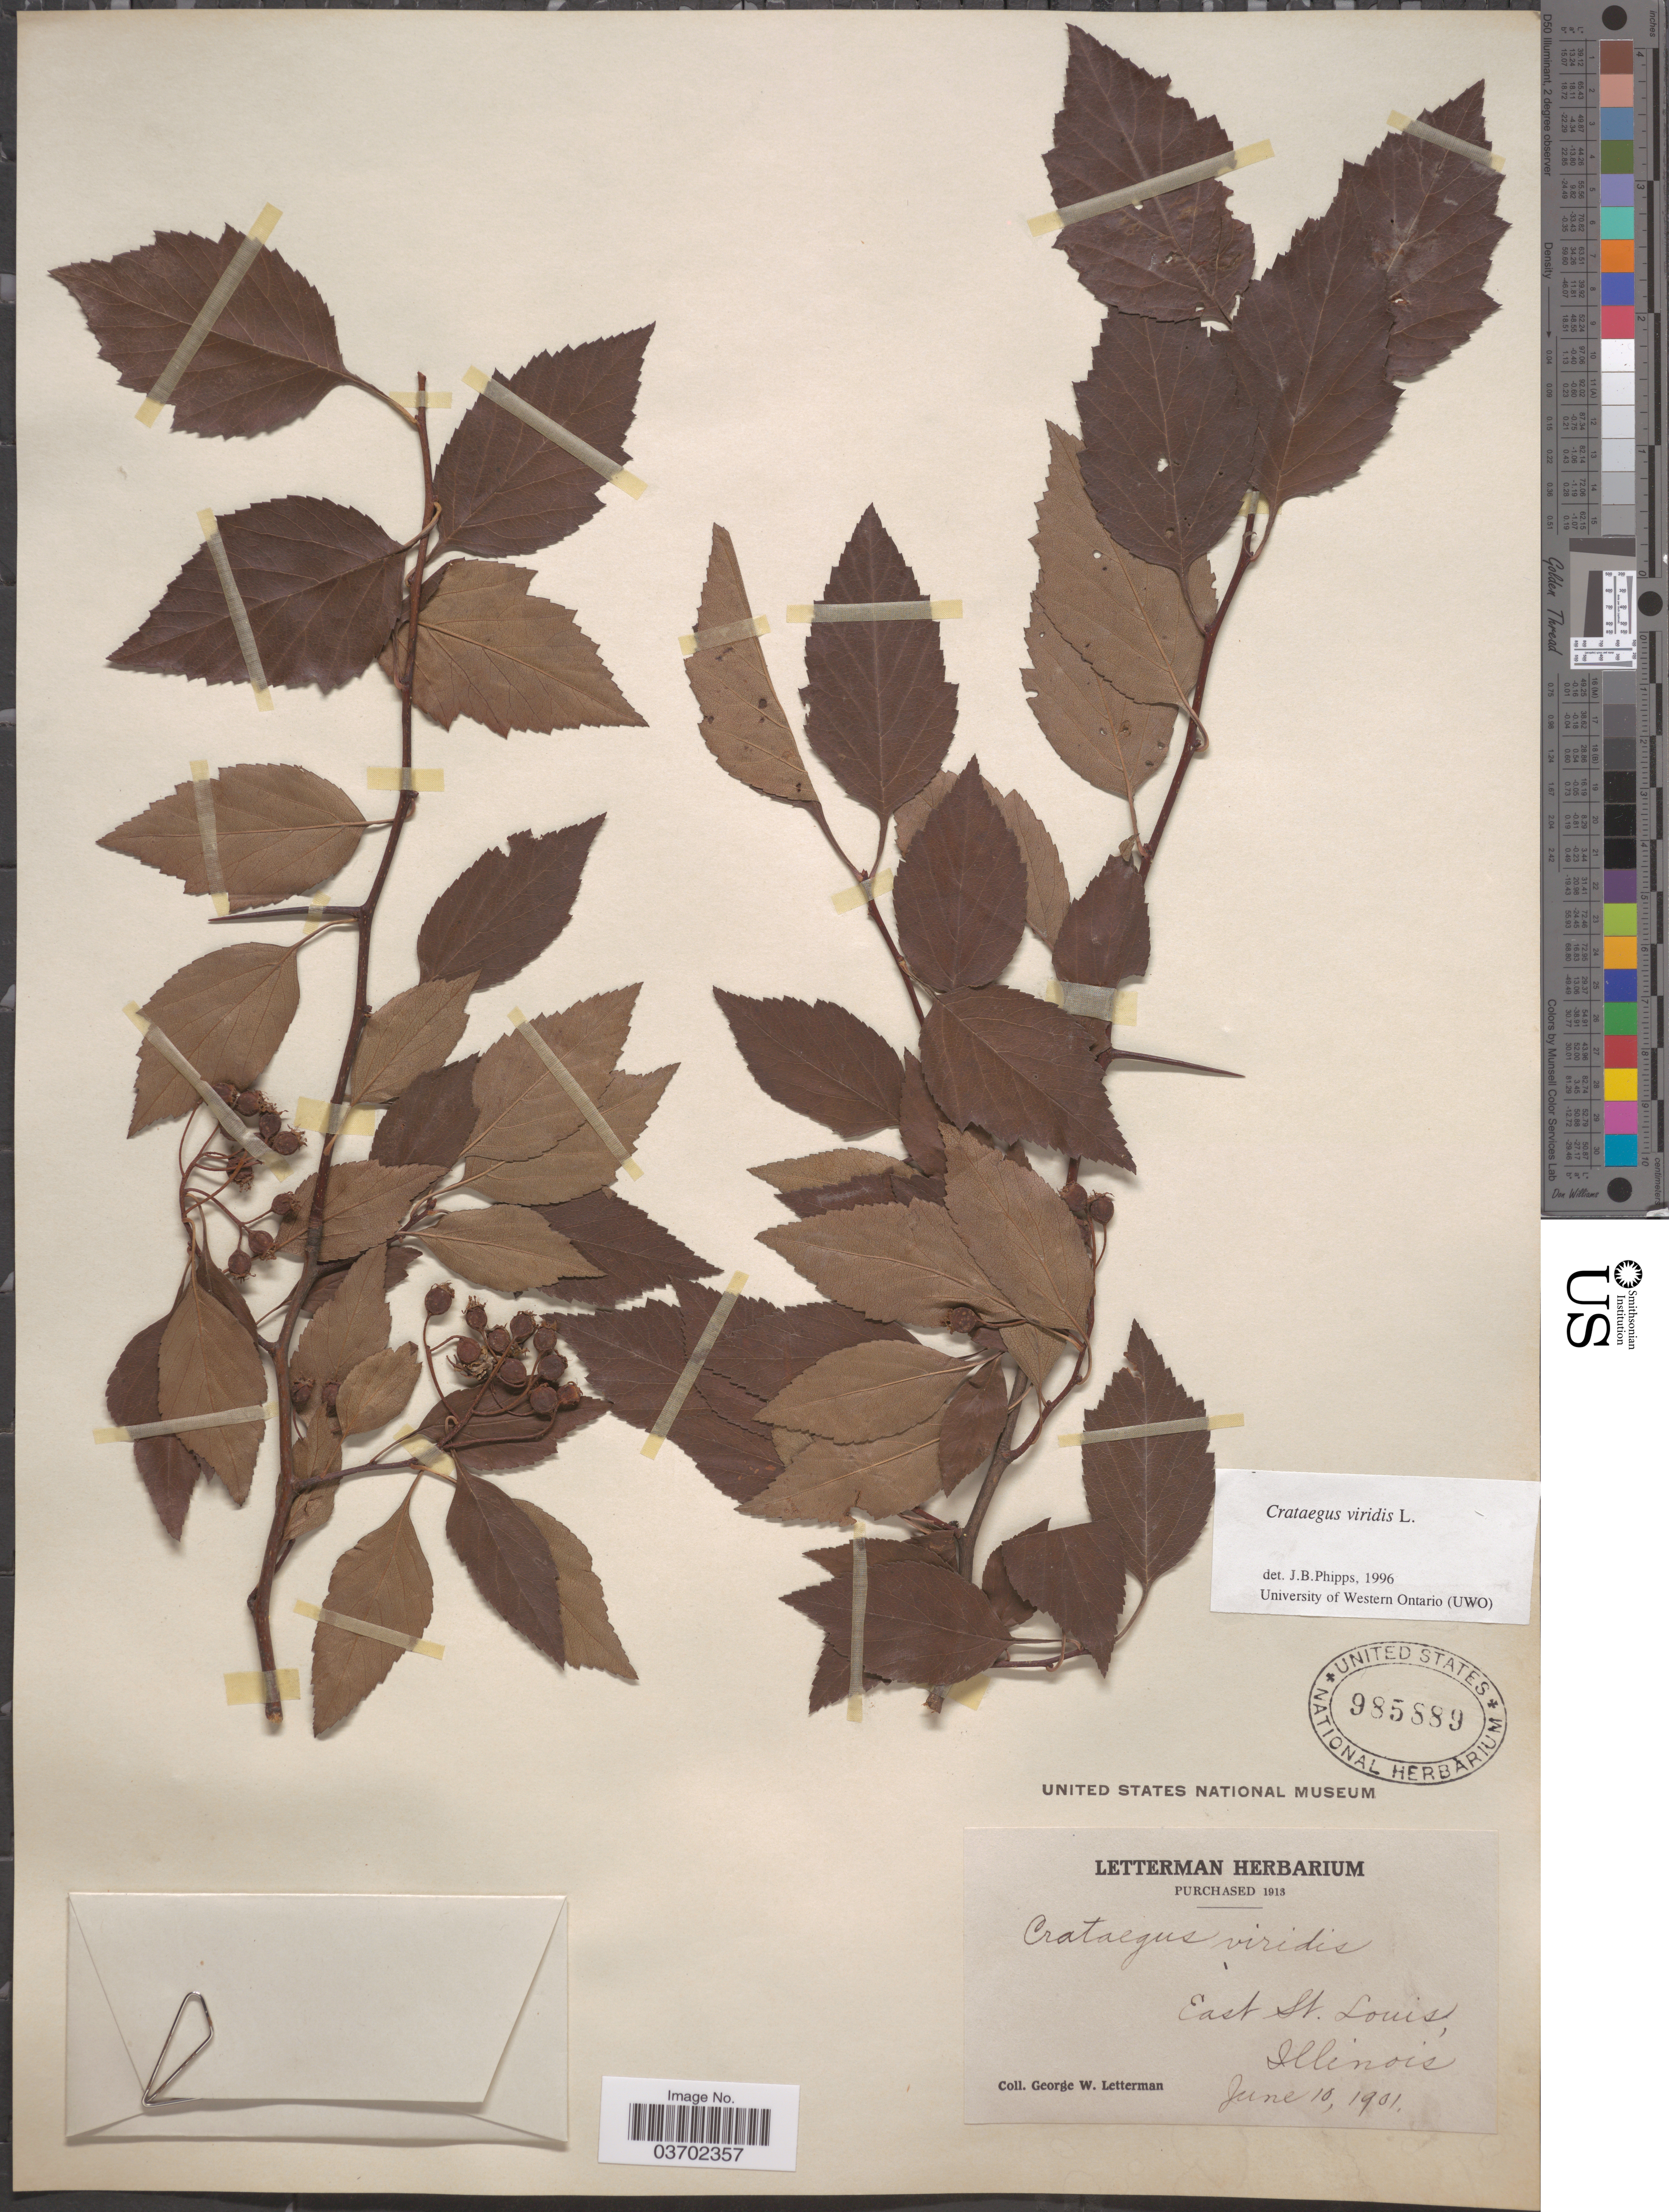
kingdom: Plantae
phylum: Tracheophyta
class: Magnoliopsida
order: Rosales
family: Rosaceae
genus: Crataegus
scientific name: Crataegus viridis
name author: L.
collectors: G. W. Letterman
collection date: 1901-06-10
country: United States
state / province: Illinois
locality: East St. Louis.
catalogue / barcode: US 985889